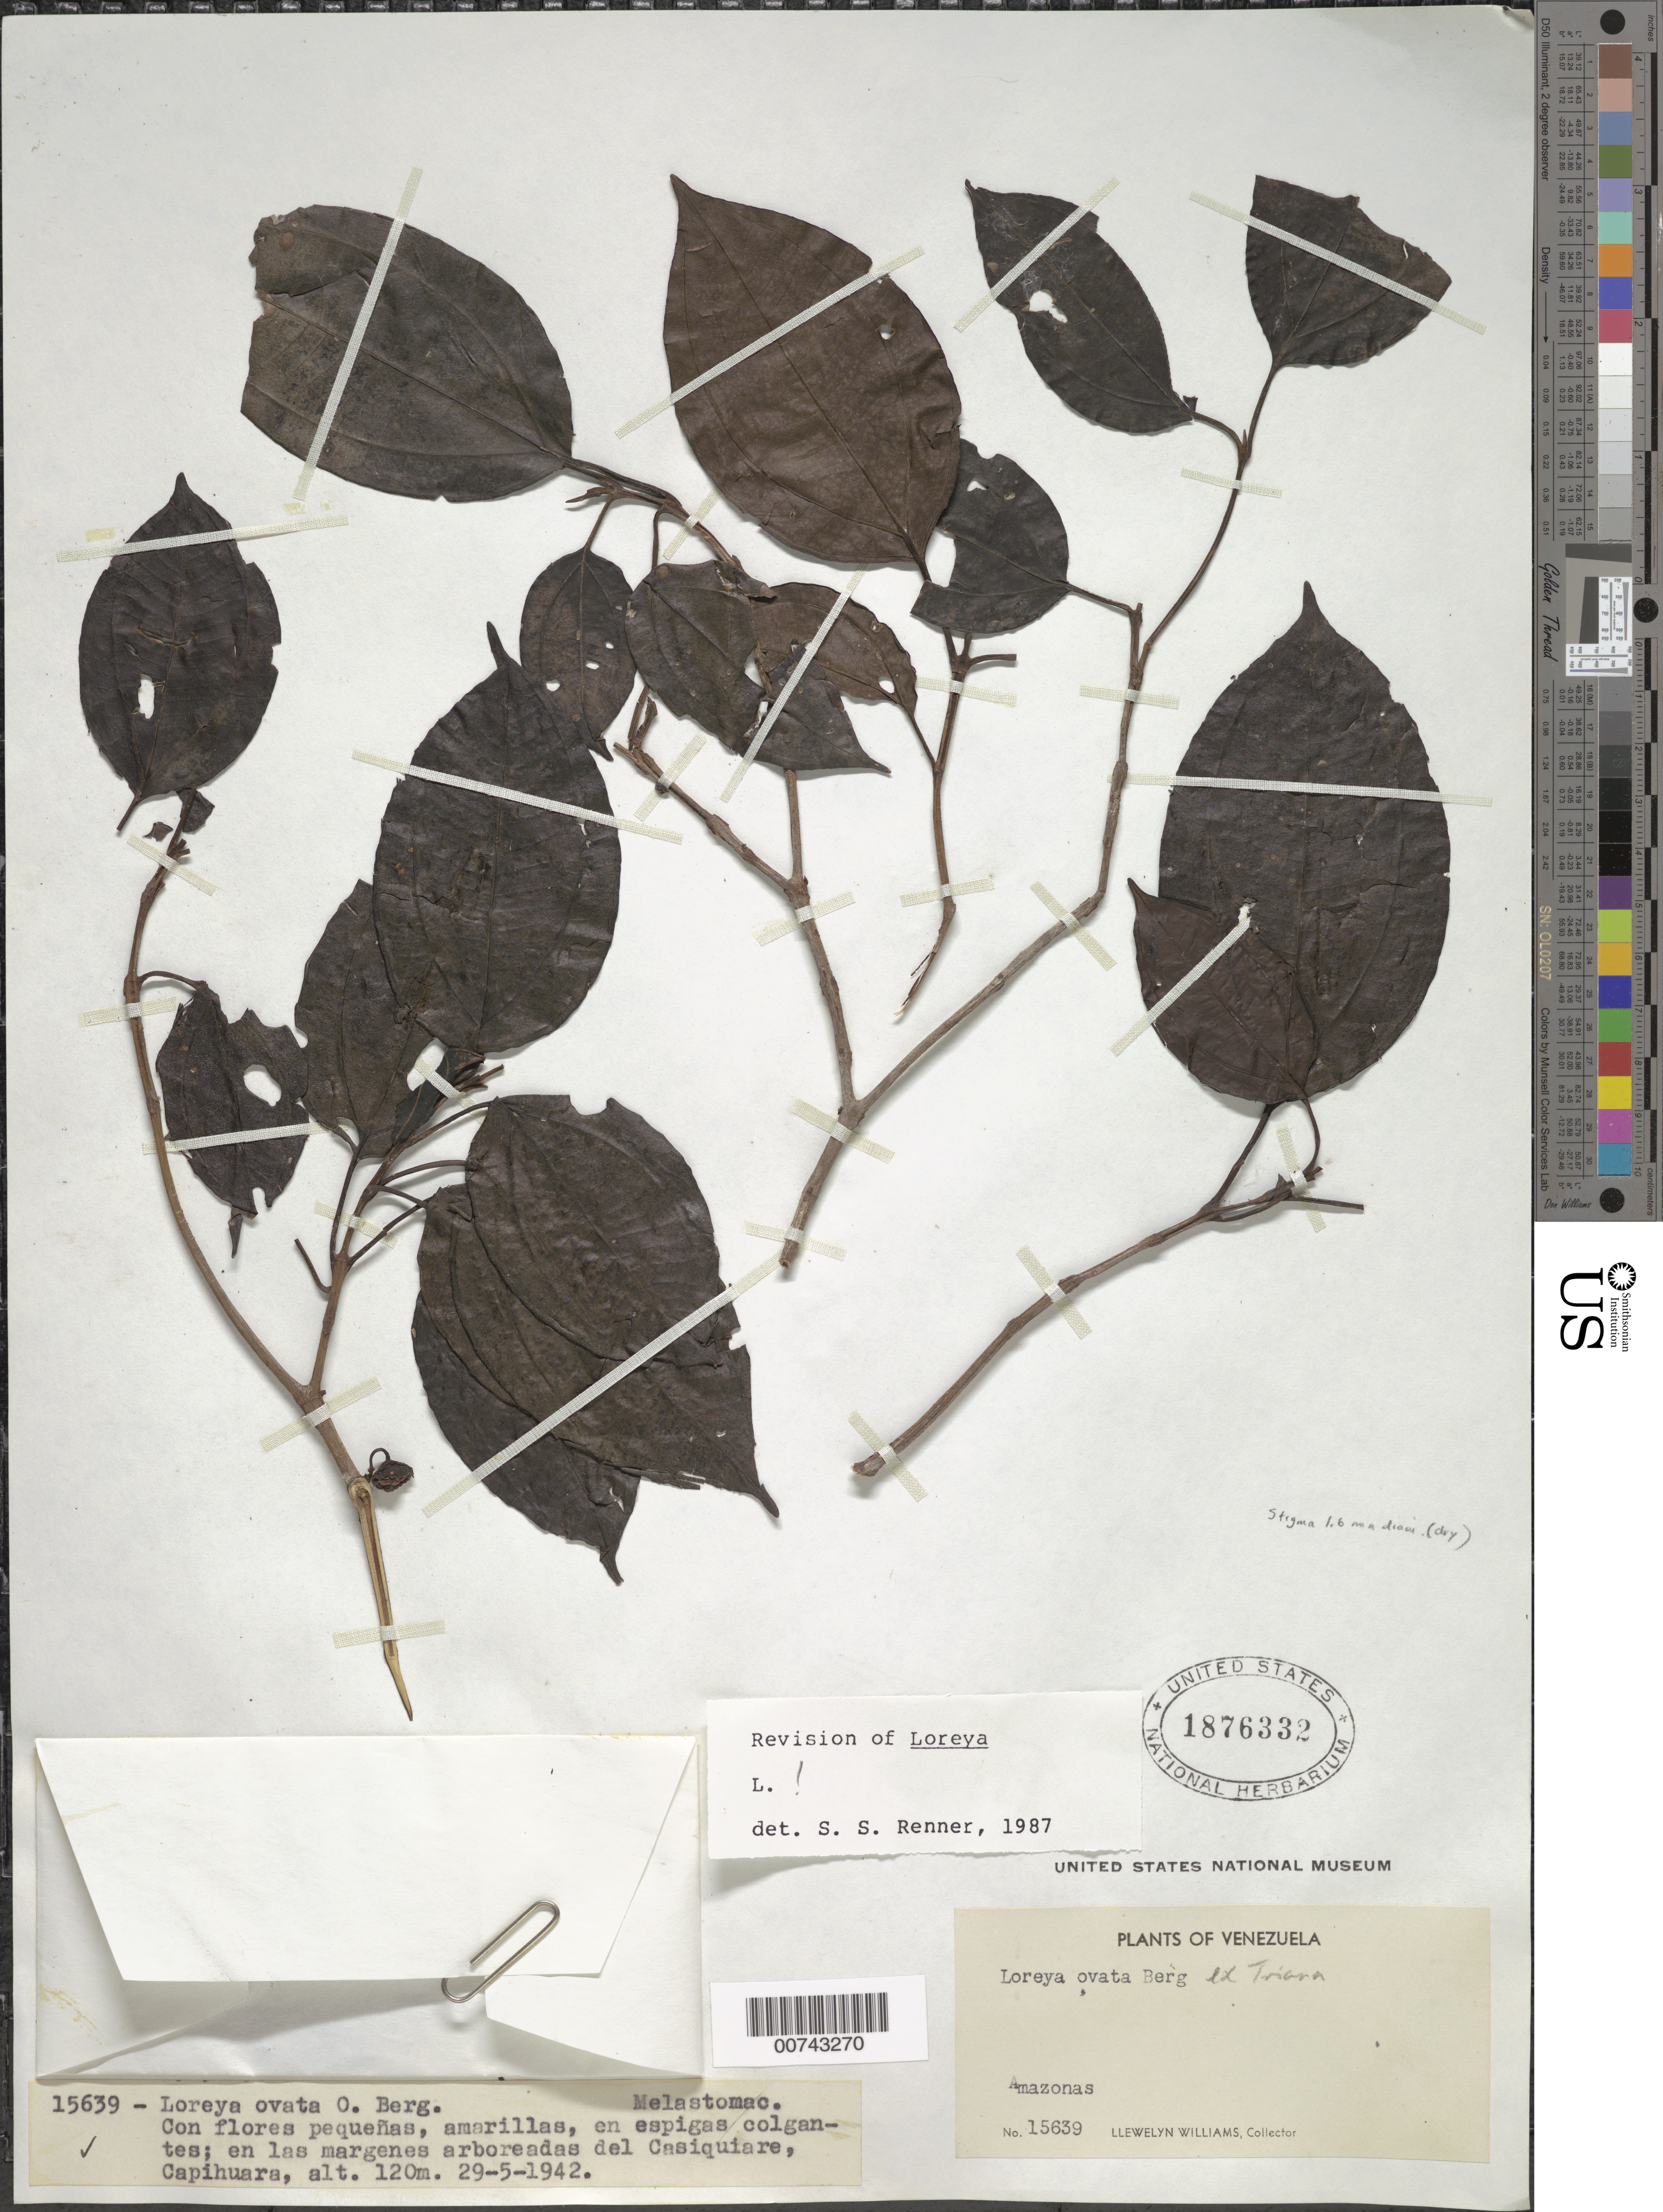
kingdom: Plantae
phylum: Tracheophyta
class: Magnoliopsida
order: Myrtales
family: Melastomataceae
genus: Bellucia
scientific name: Bellucia ovata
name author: (O. Berg ex Triana) Penneys et al.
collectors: Ll. Williams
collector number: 15639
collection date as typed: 29-May-42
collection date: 1942-05-29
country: Venezuela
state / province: Amazonas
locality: Capihuara, Alto Casiquiare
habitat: Margenes arboreadas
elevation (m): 120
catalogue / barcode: US 1876332